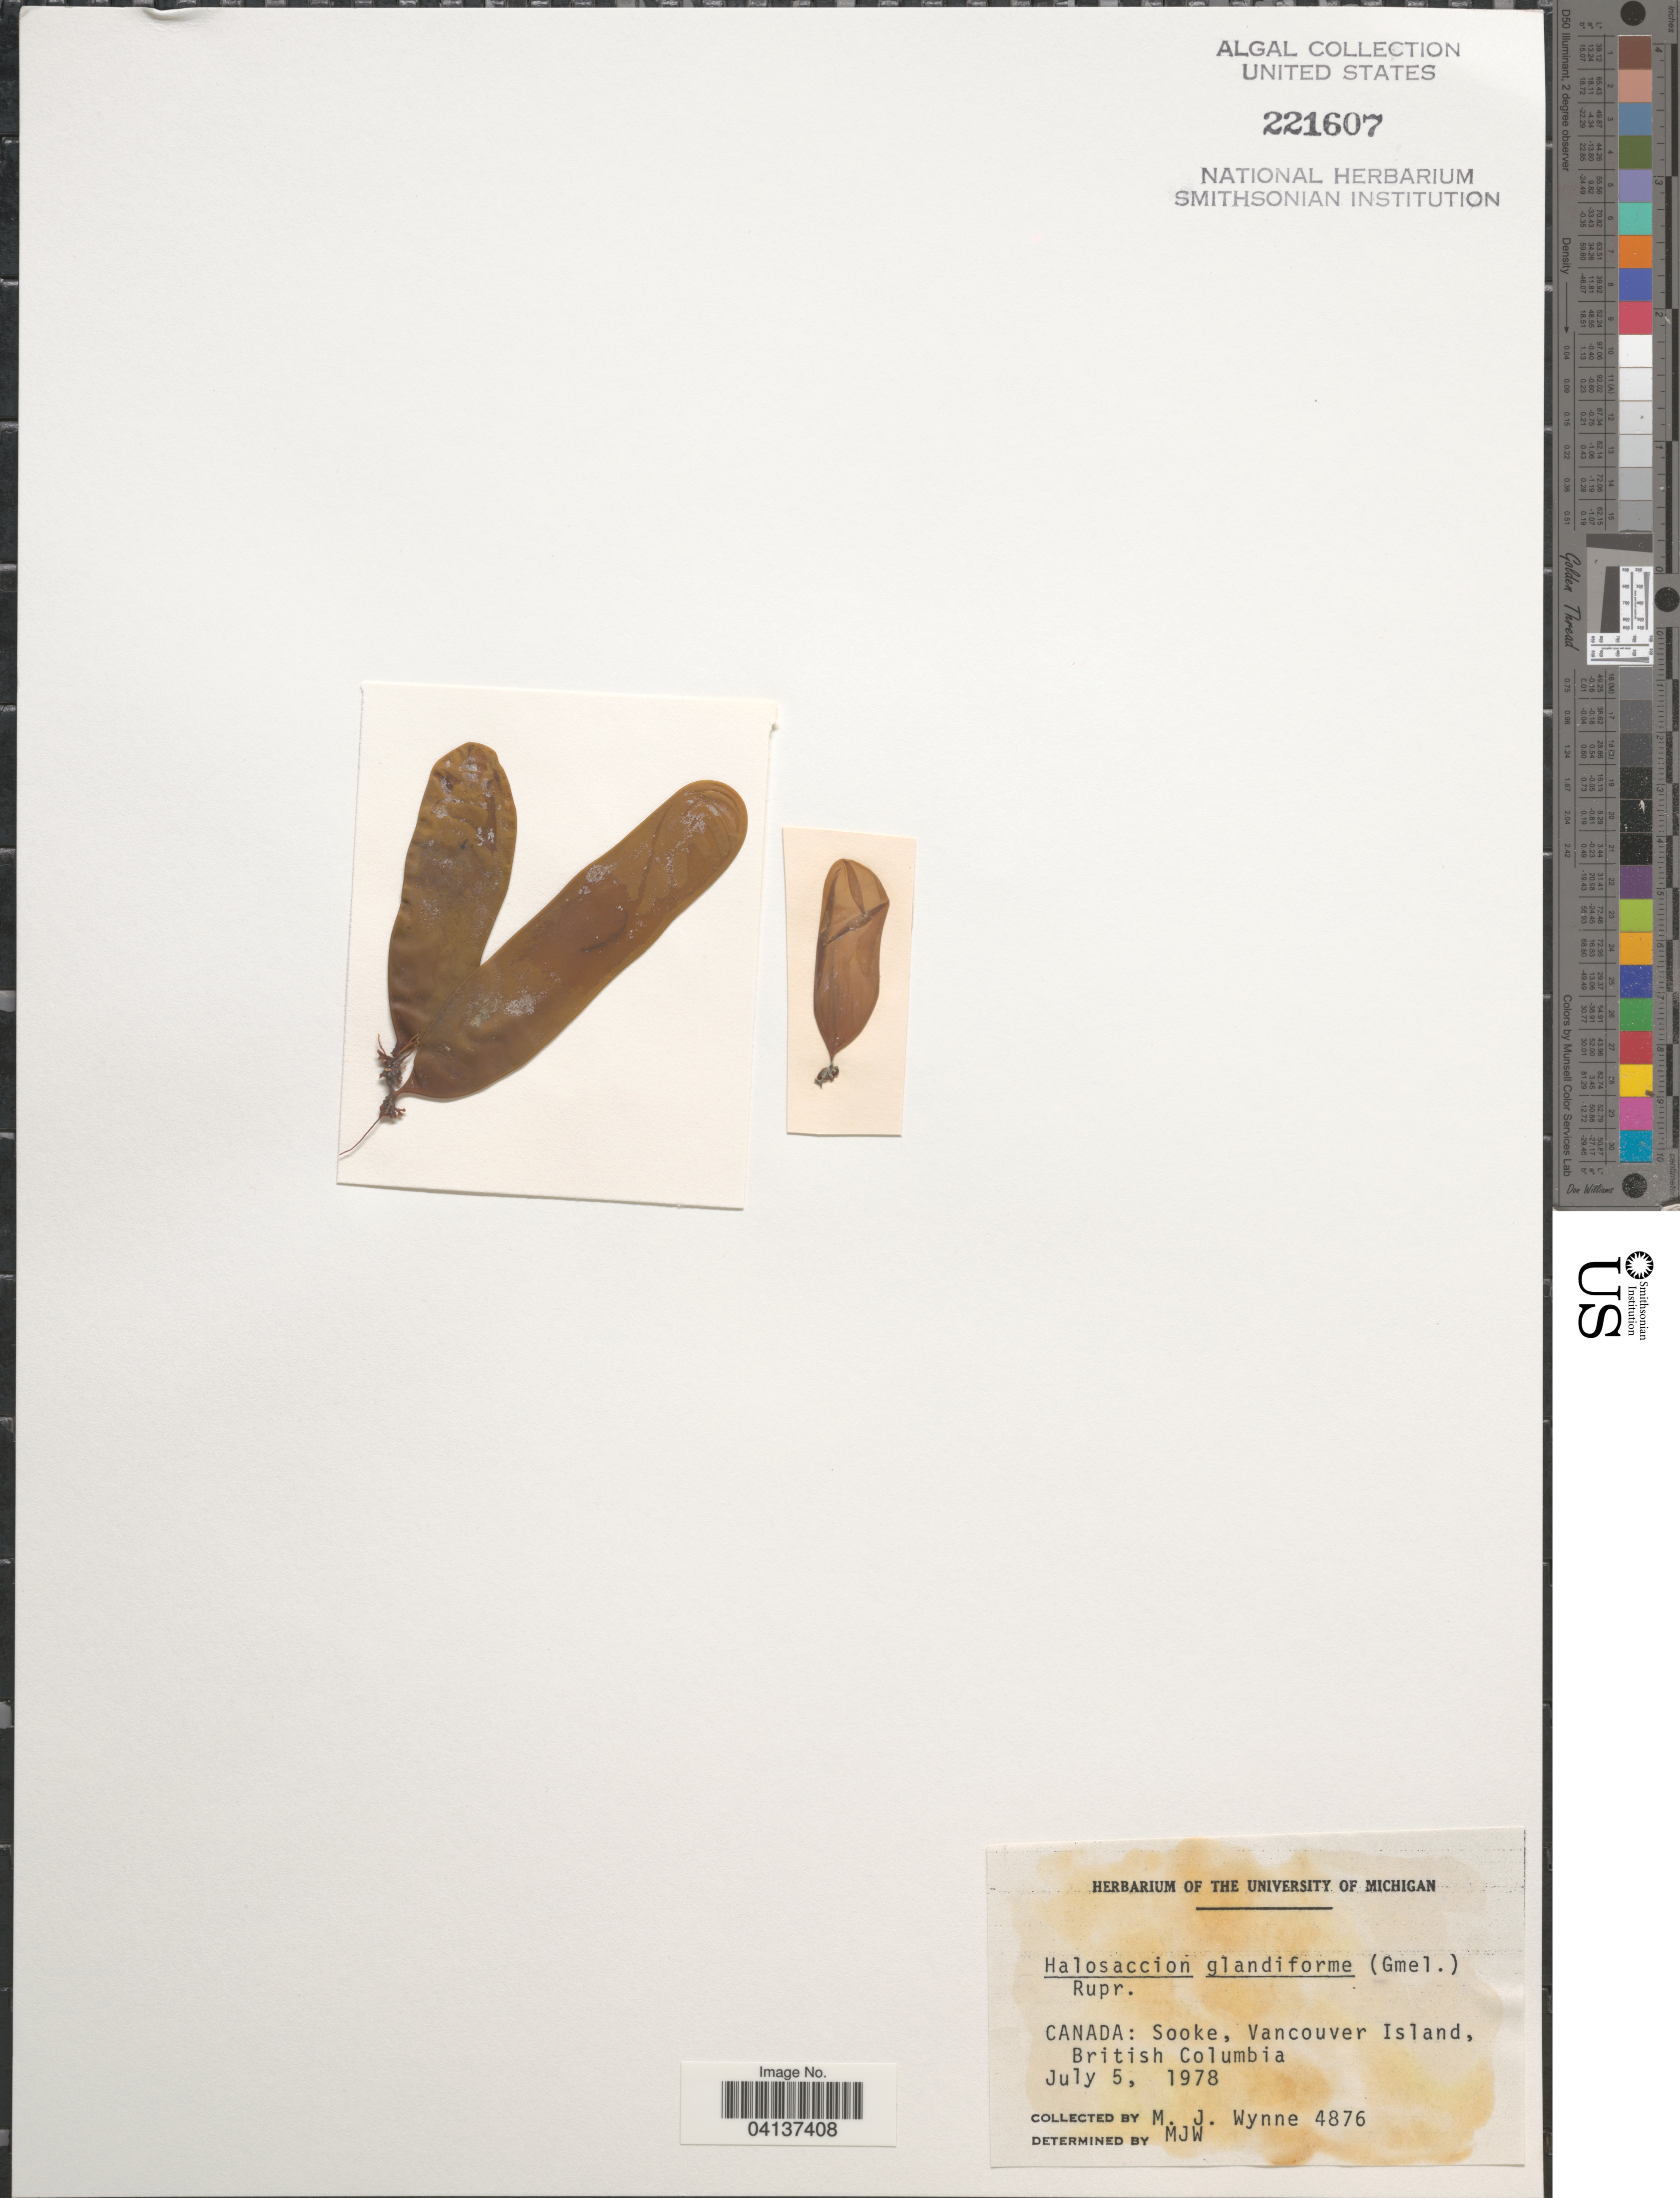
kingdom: Plantae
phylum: Rhodophyta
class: Florideophyceae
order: Palmariales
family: Palmariaceae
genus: Halosaccion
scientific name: Halosaccion glandiforme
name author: (S.G. Gmel.) Rupr.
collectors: M.J. Wynne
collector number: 4876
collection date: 1978-07-05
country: Canada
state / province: British Columbia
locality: Sooke, Vancouver Island.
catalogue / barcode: US 221607